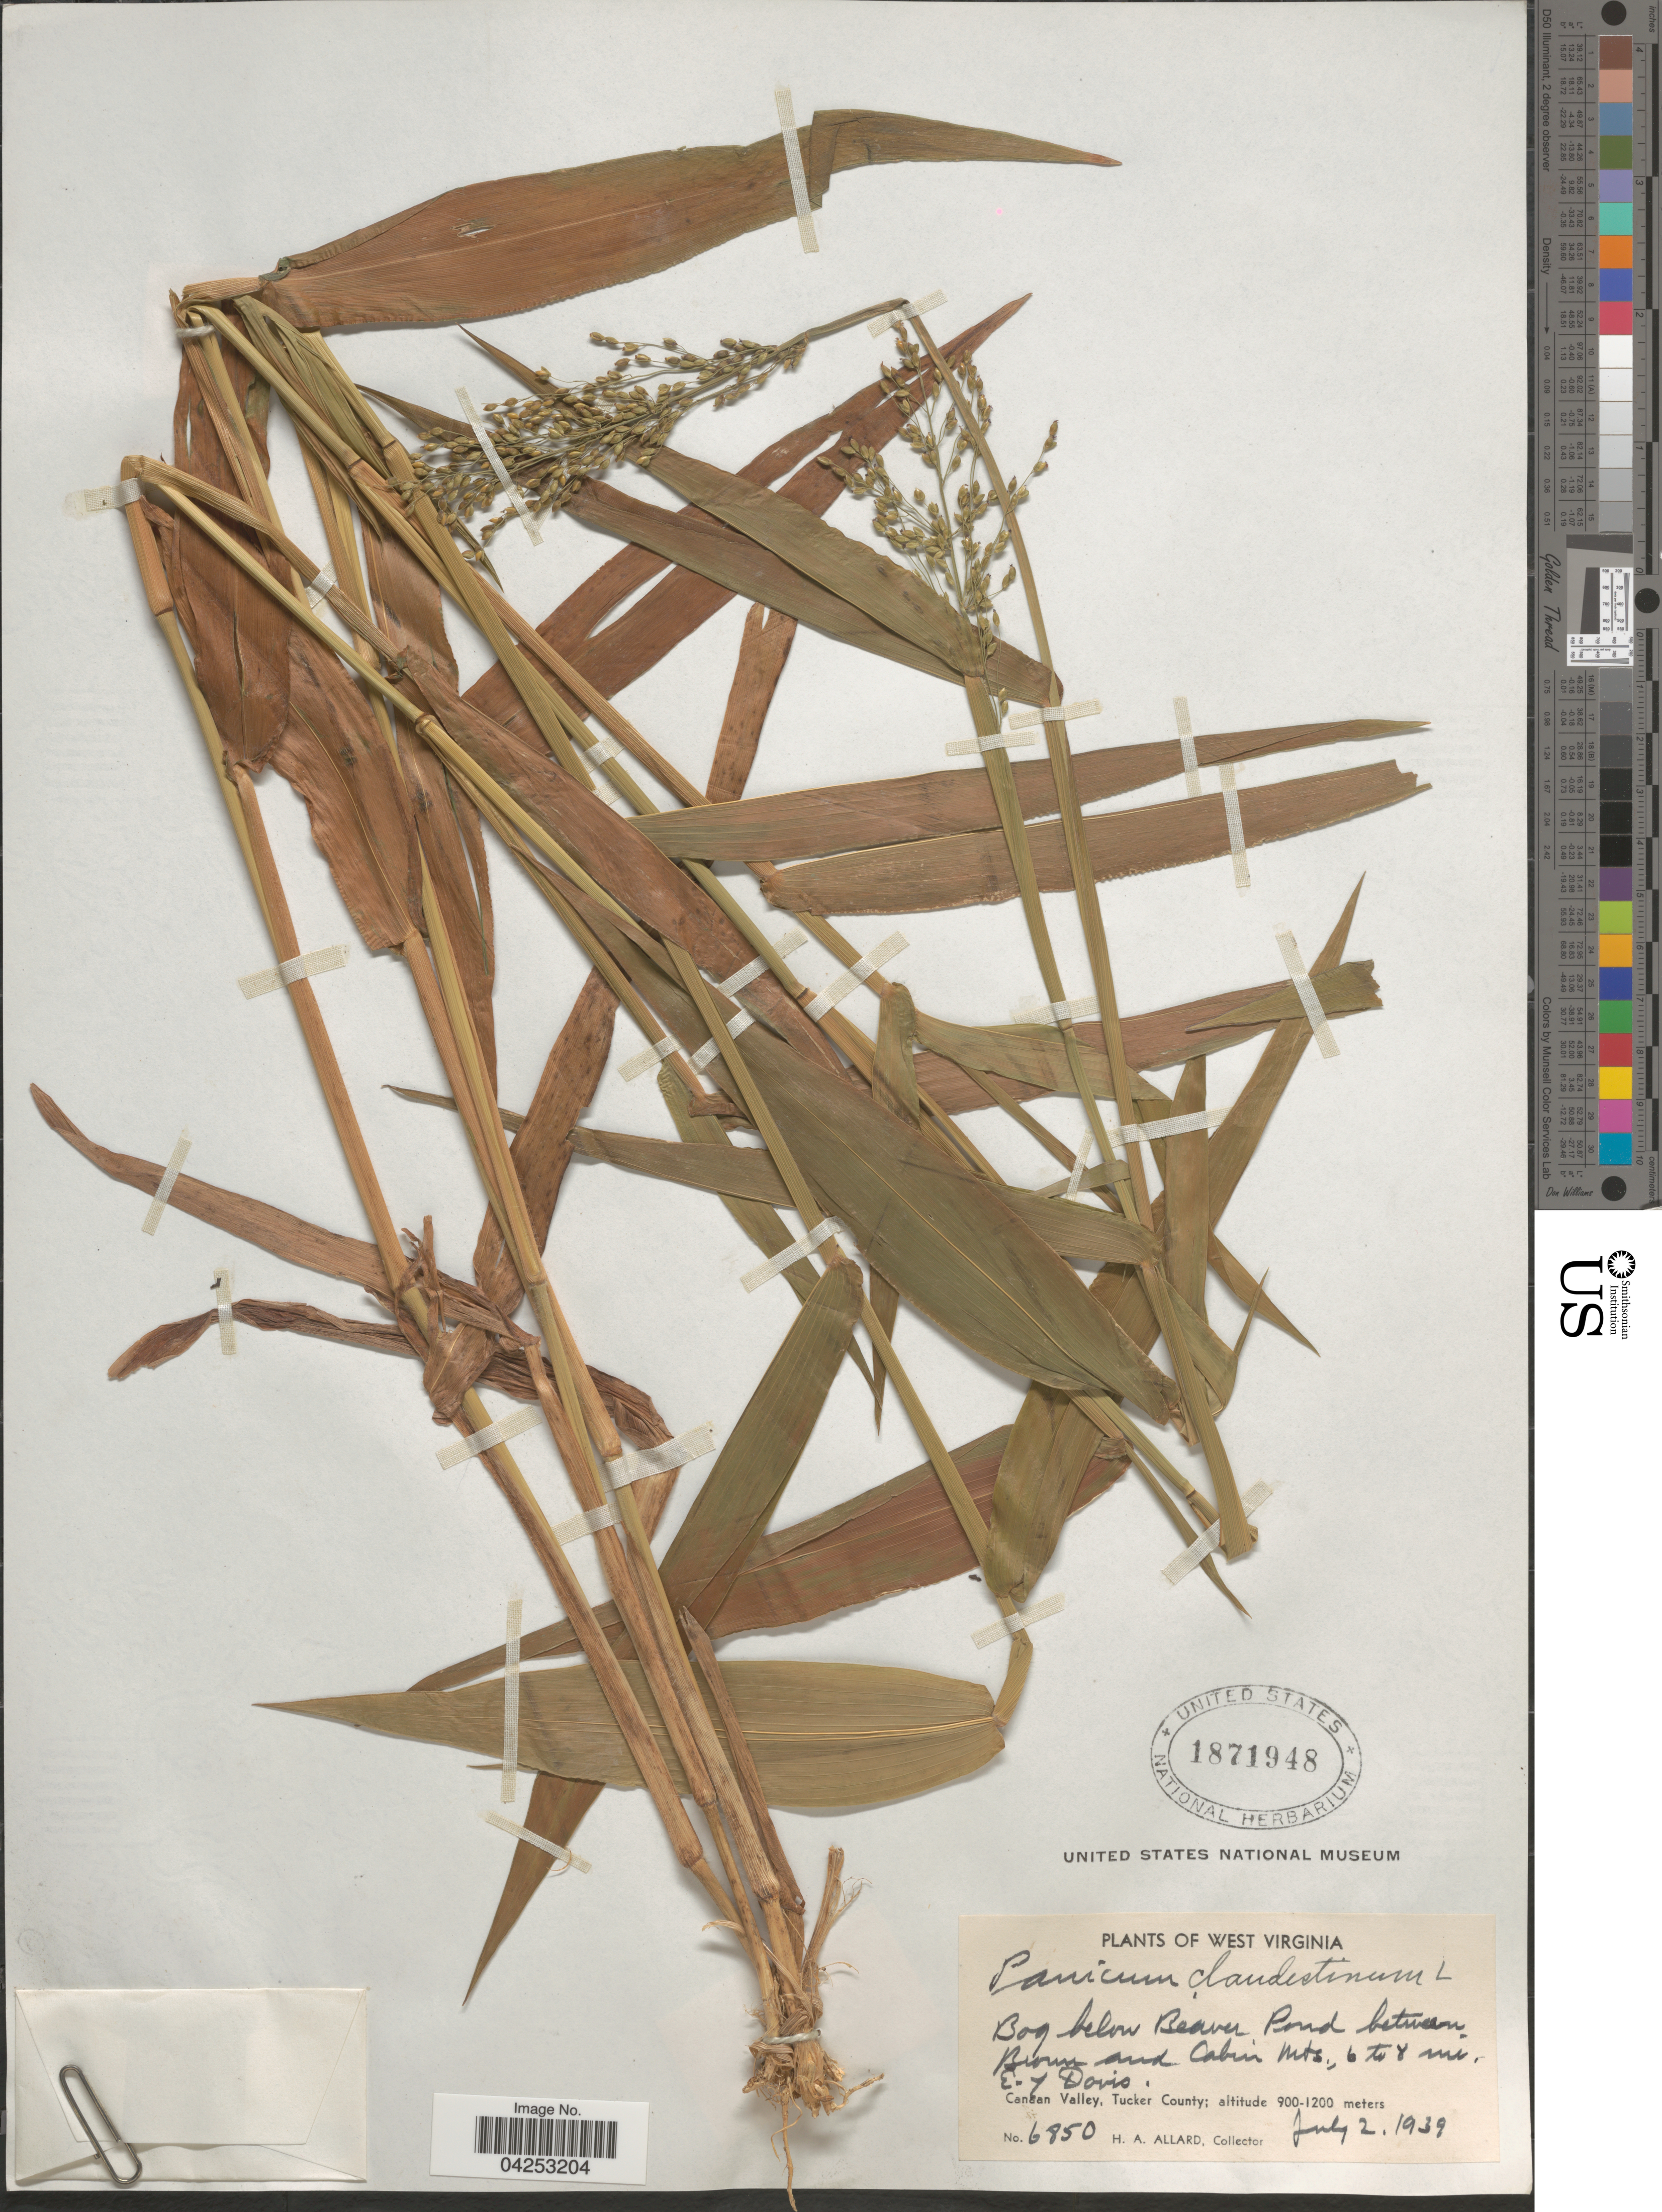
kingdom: Plantae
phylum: Tracheophyta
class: Liliopsida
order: Poales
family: Poaceae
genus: Dichanthelium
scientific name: Dichanthelium clandestinum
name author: (L.) Gould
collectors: H. A. Allard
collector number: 6850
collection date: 1939-07-02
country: United States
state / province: West Virginia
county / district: Tucker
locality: Bog below Beaver Pond between Brown and Cabin Mts., 6 to 8 mi. E. of Davis. Canaan Valley, Tucker County.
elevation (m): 900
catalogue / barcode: US 1871948